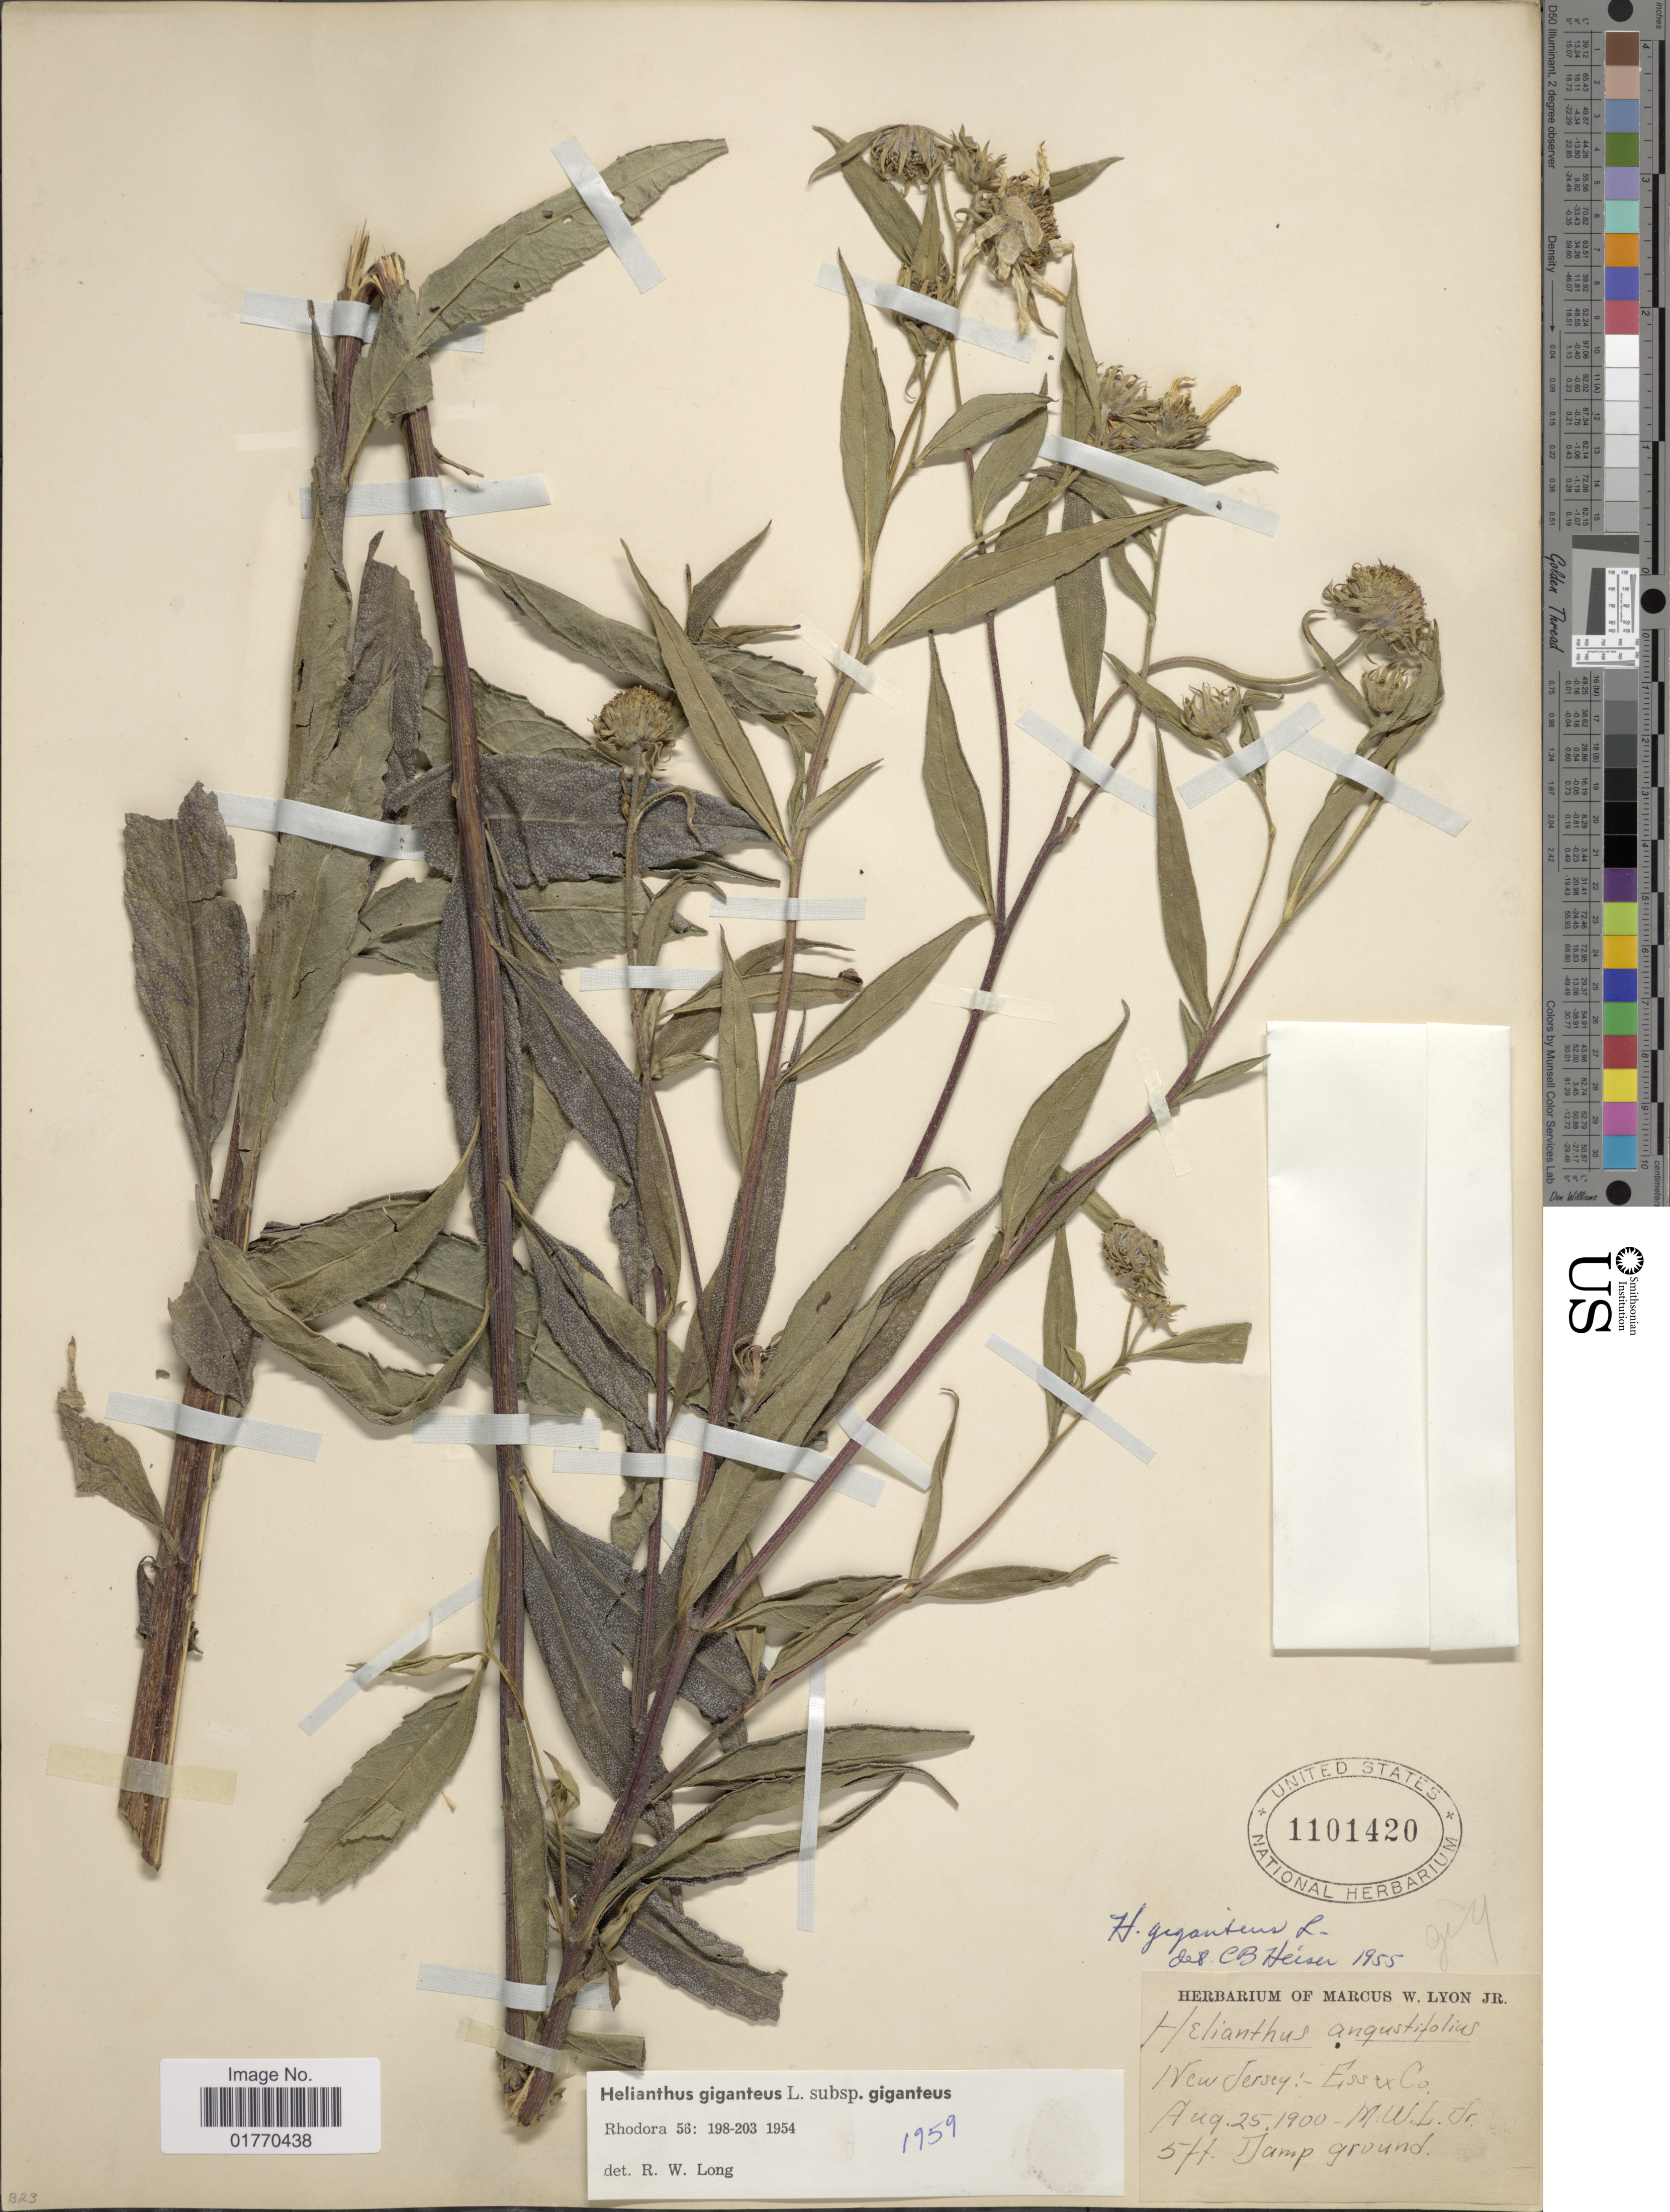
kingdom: Plantae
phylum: Tracheophyta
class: Magnoliopsida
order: Asterales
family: Asteraceae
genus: Helianthus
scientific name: Helianthus giganteus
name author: L.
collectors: M. W. Lyon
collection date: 1900-08-25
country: United States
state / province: New Jersey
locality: Essex Co.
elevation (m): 2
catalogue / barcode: US 1101420